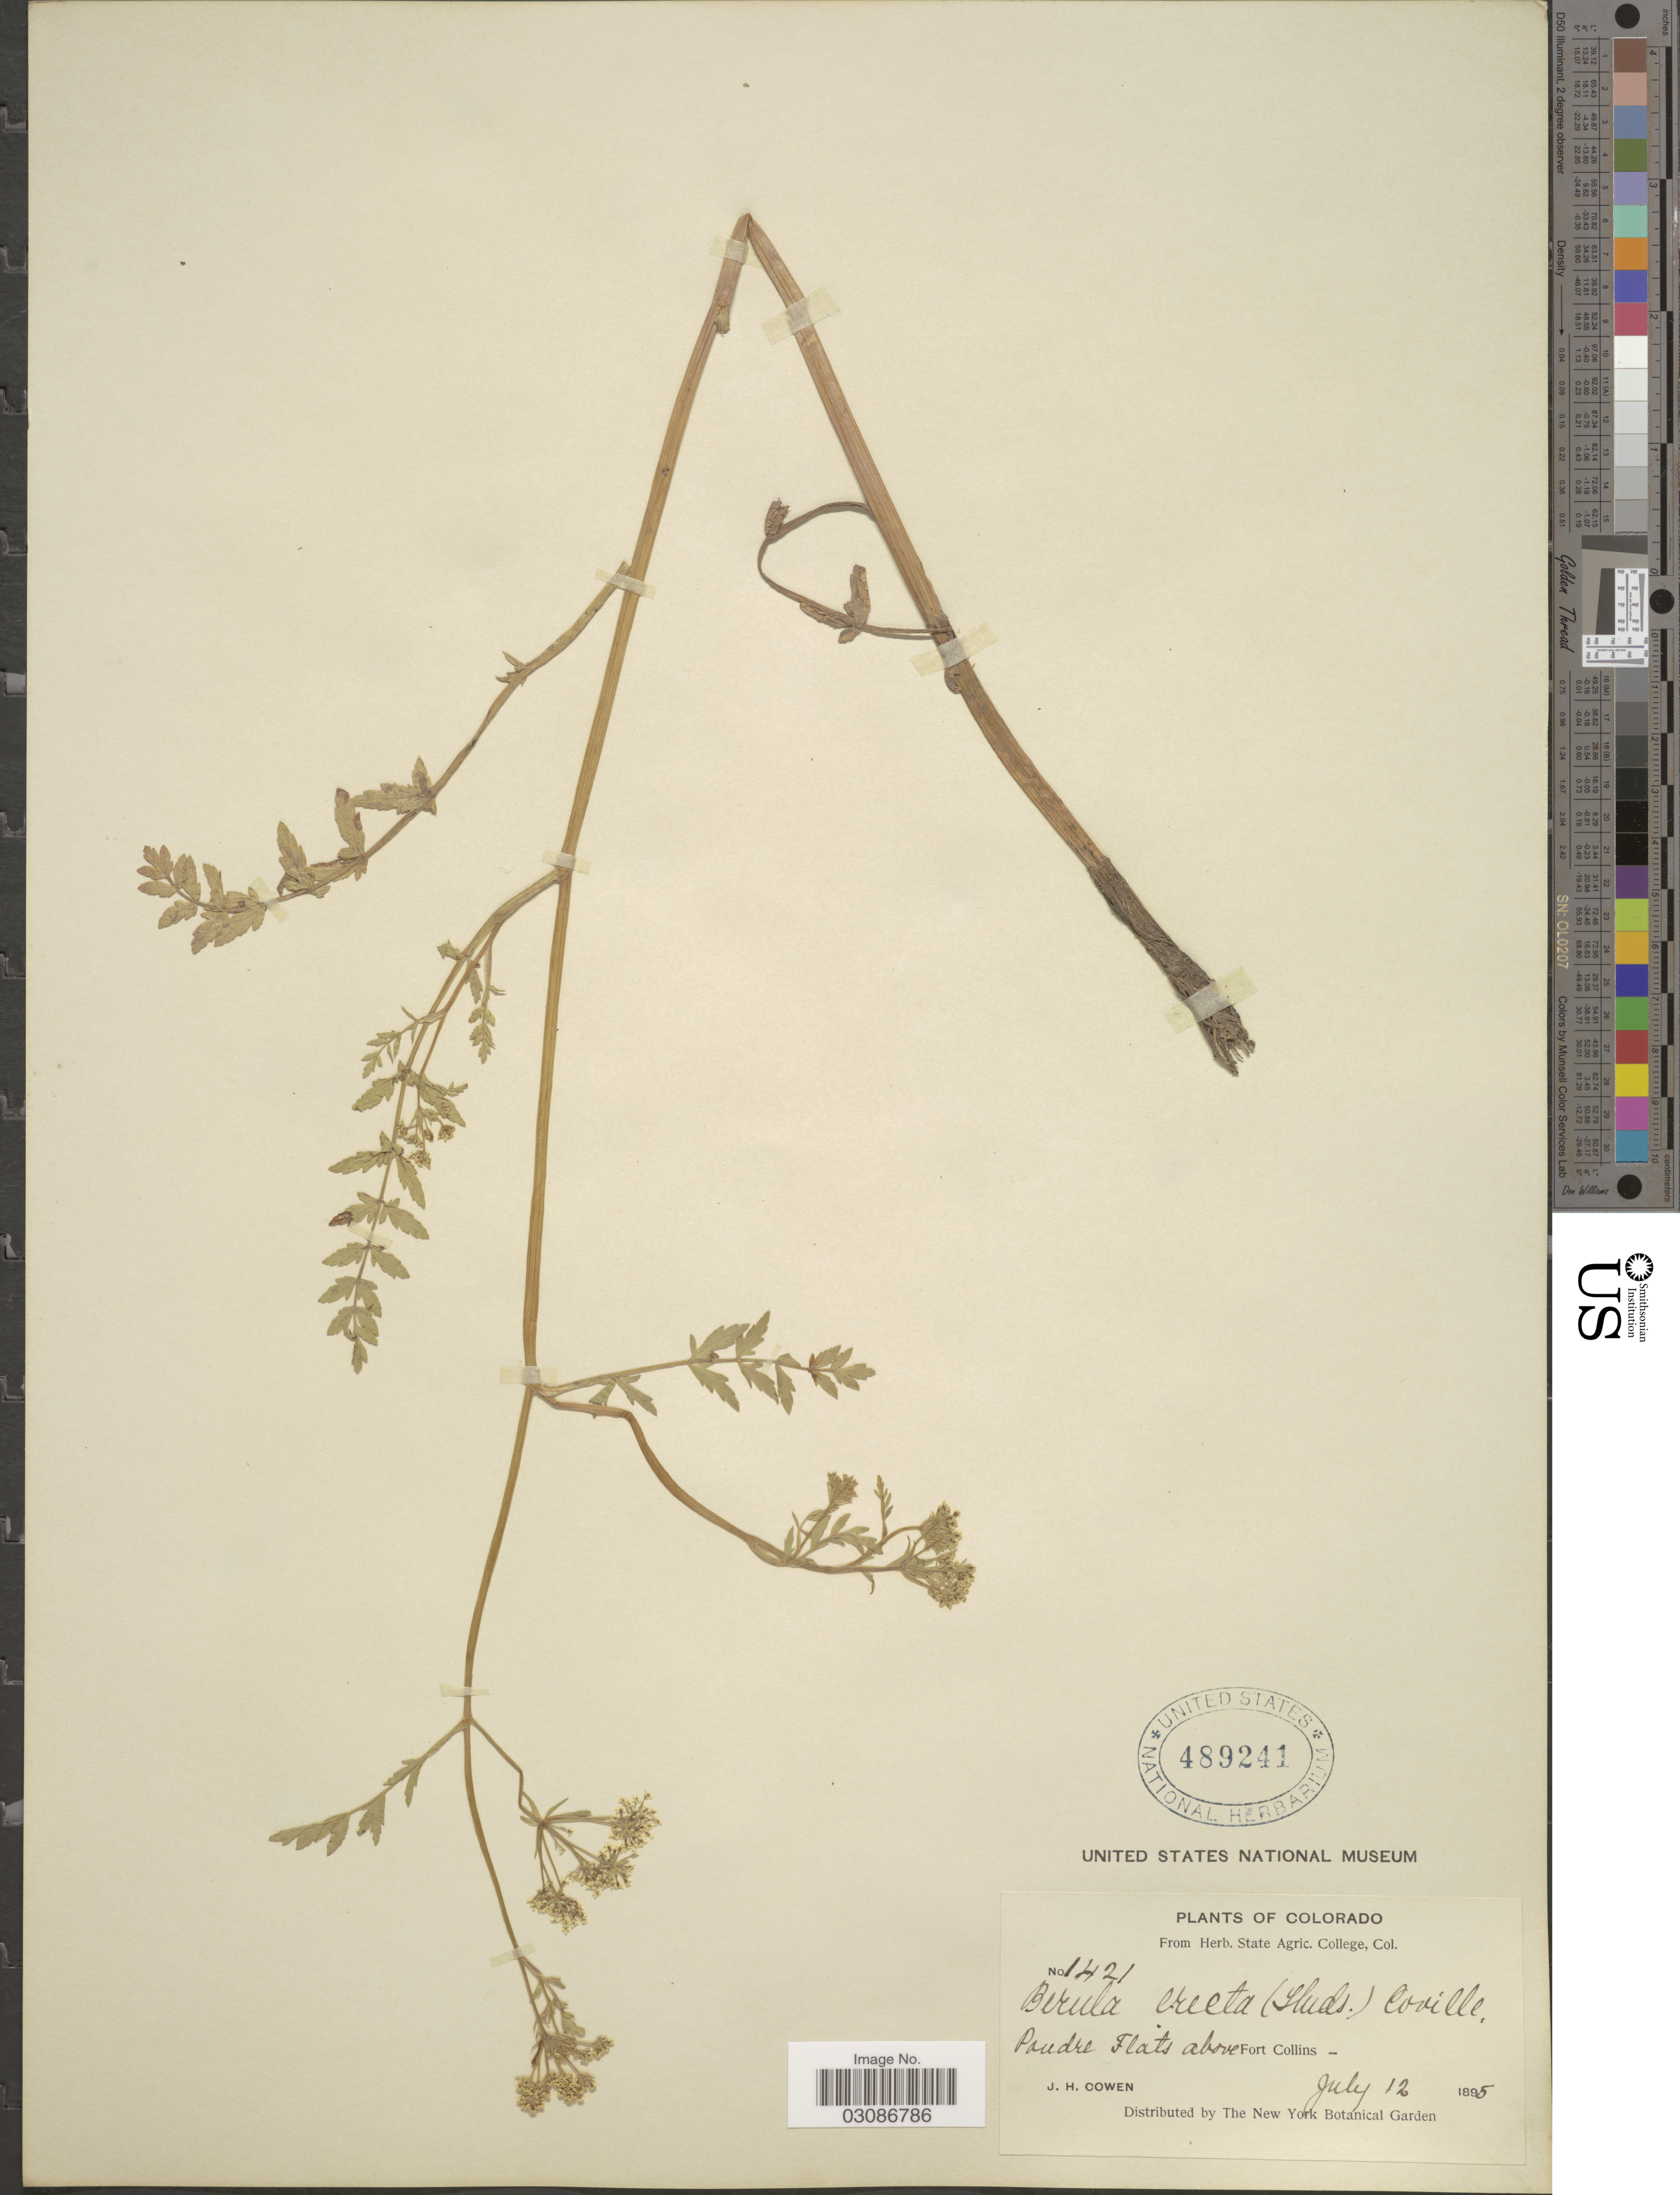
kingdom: Plantae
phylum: Tracheophyta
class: Magnoliopsida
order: Apiales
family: Apiaceae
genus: Berula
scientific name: Berula erecta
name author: (Huds.) Coville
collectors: J. H. Cowen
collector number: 1421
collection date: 1895-07-12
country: United States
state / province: Colorado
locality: Padre Flats above Fort Collins.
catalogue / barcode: US 489241